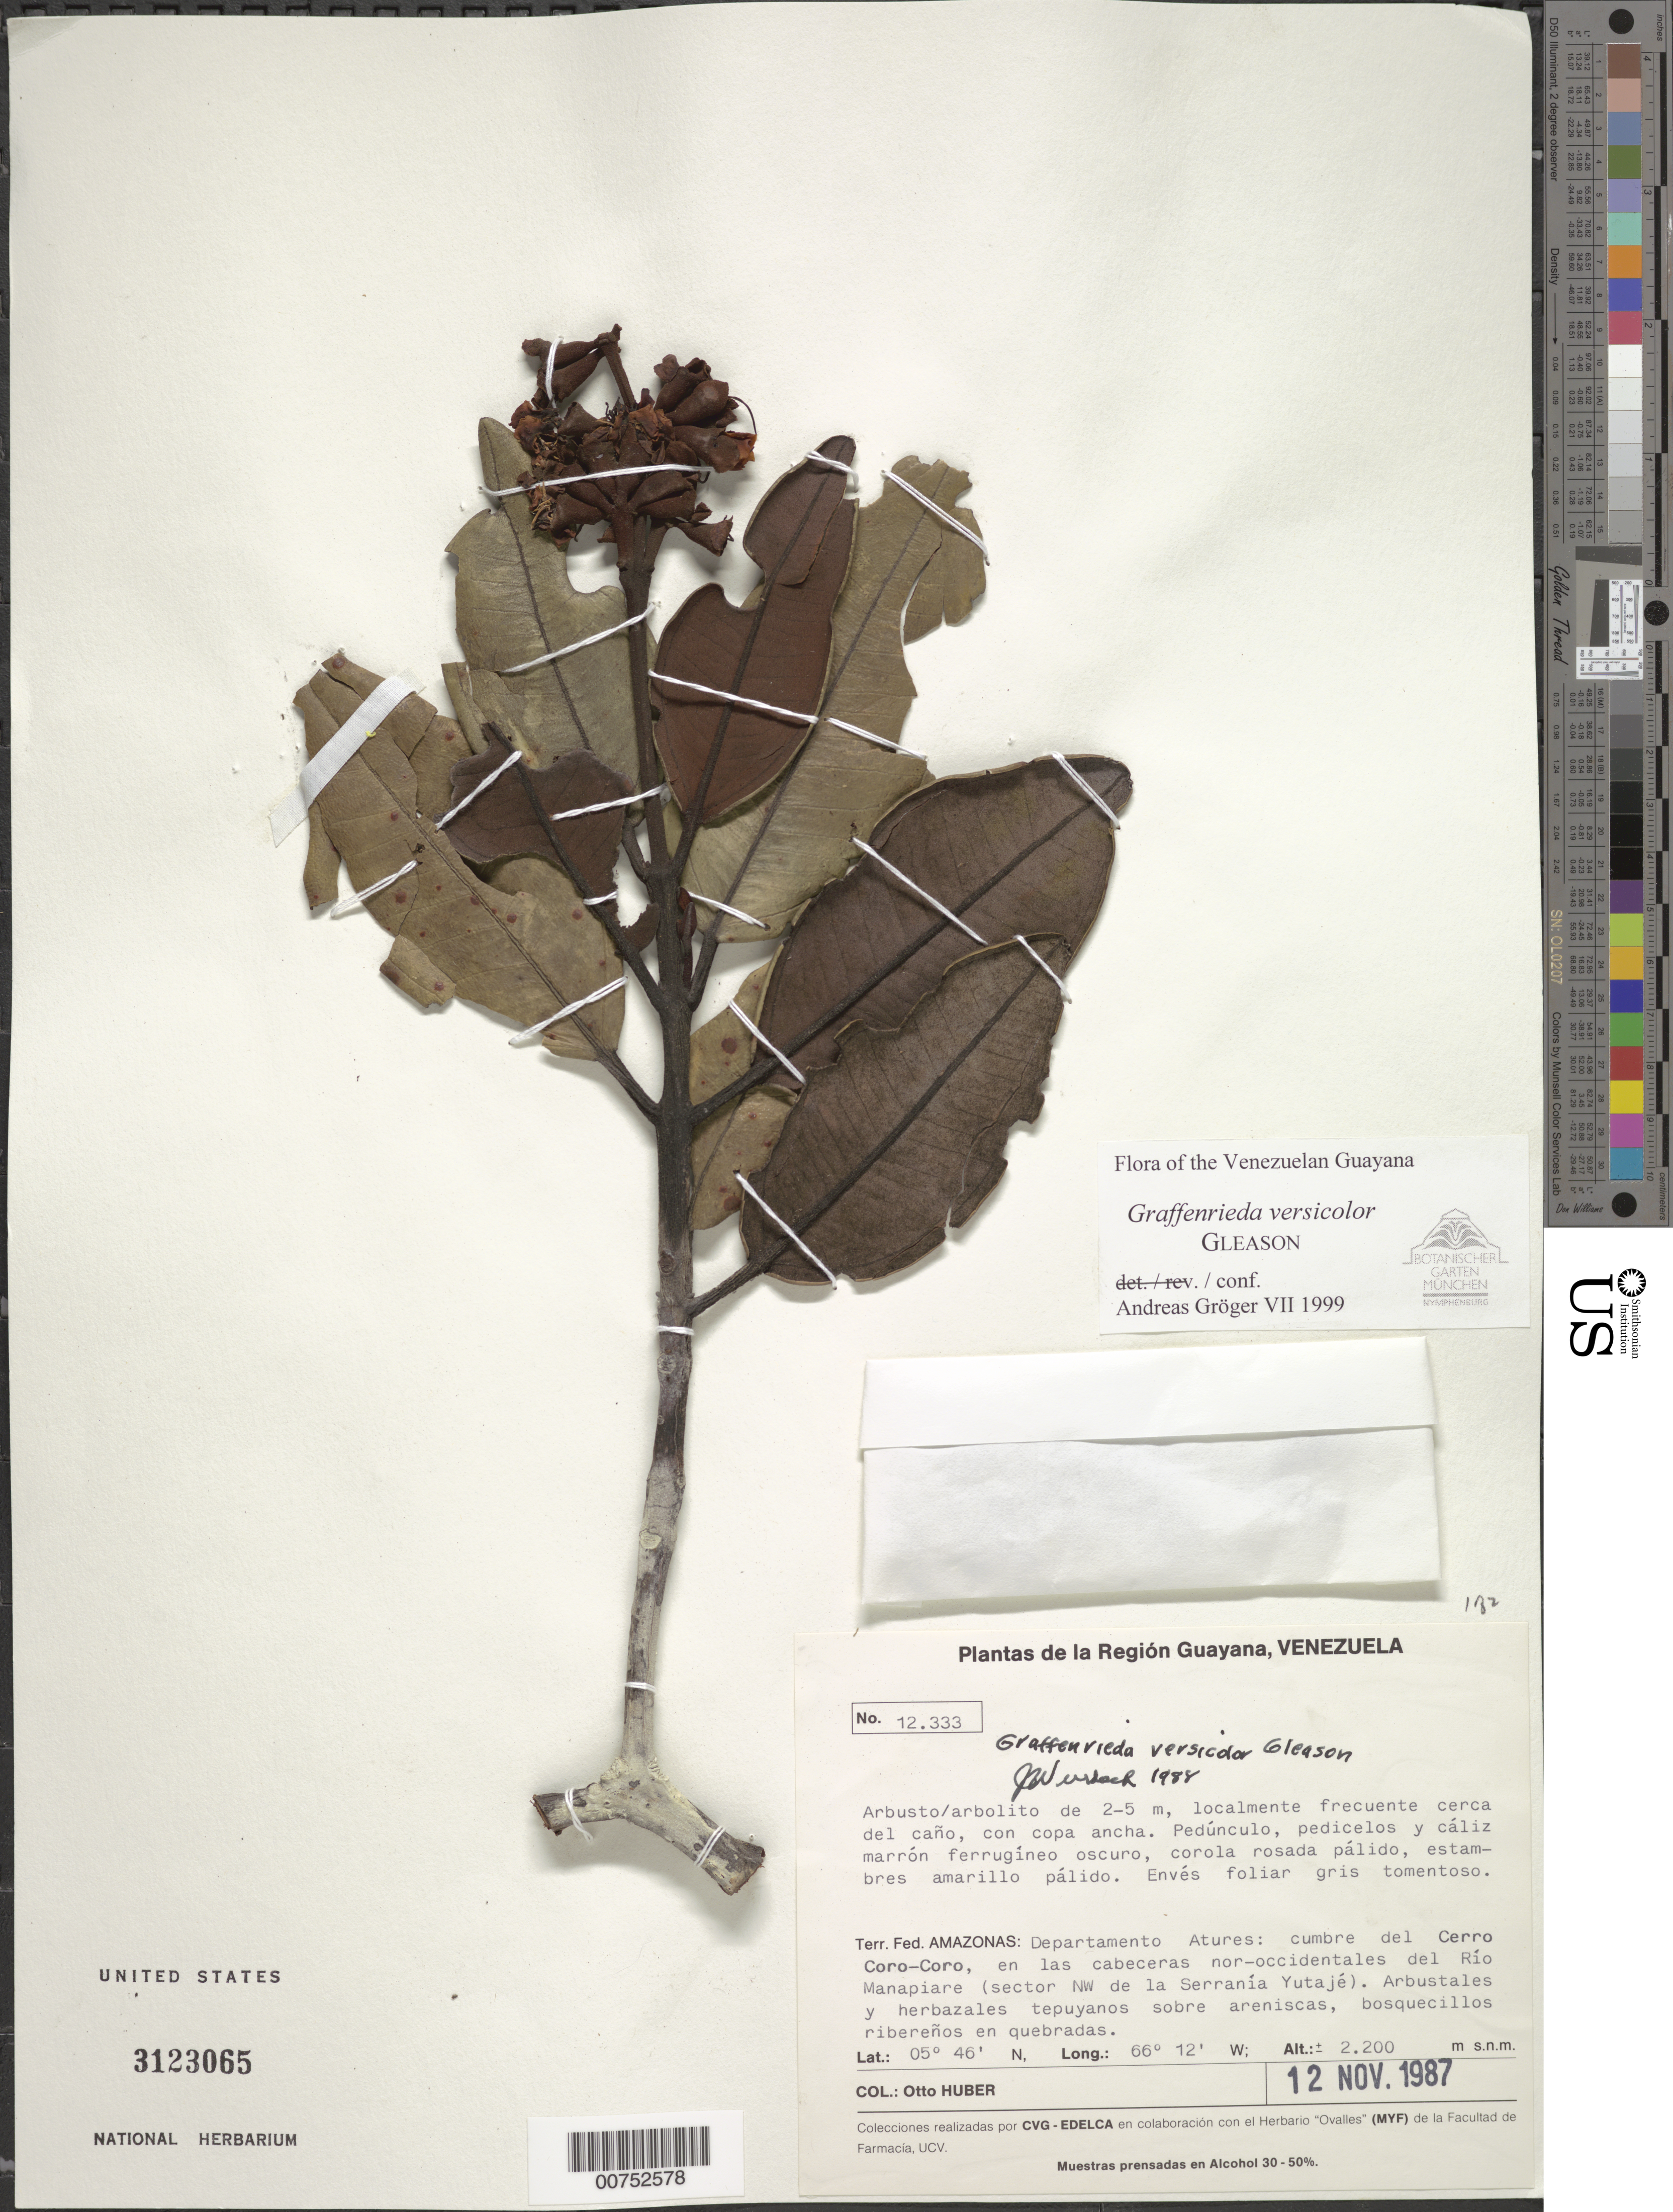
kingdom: Plantae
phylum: Tracheophyta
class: Magnoliopsida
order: Myrtales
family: Melastomataceae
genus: Graffenrieda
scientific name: Graffenrieda versicolor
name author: Gleason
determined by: Gröger, A.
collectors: O. Huber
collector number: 12333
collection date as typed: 12-Nov-87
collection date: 1987-11-12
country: Venezuela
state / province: Amazonas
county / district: Atures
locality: Cerro Coro-Coro, en las cabeceras nor-occidentales del Río Manapiare (Sector NW de la Serranía Yutajé)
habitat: Cerca del cano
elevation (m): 2200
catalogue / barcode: US 3123065